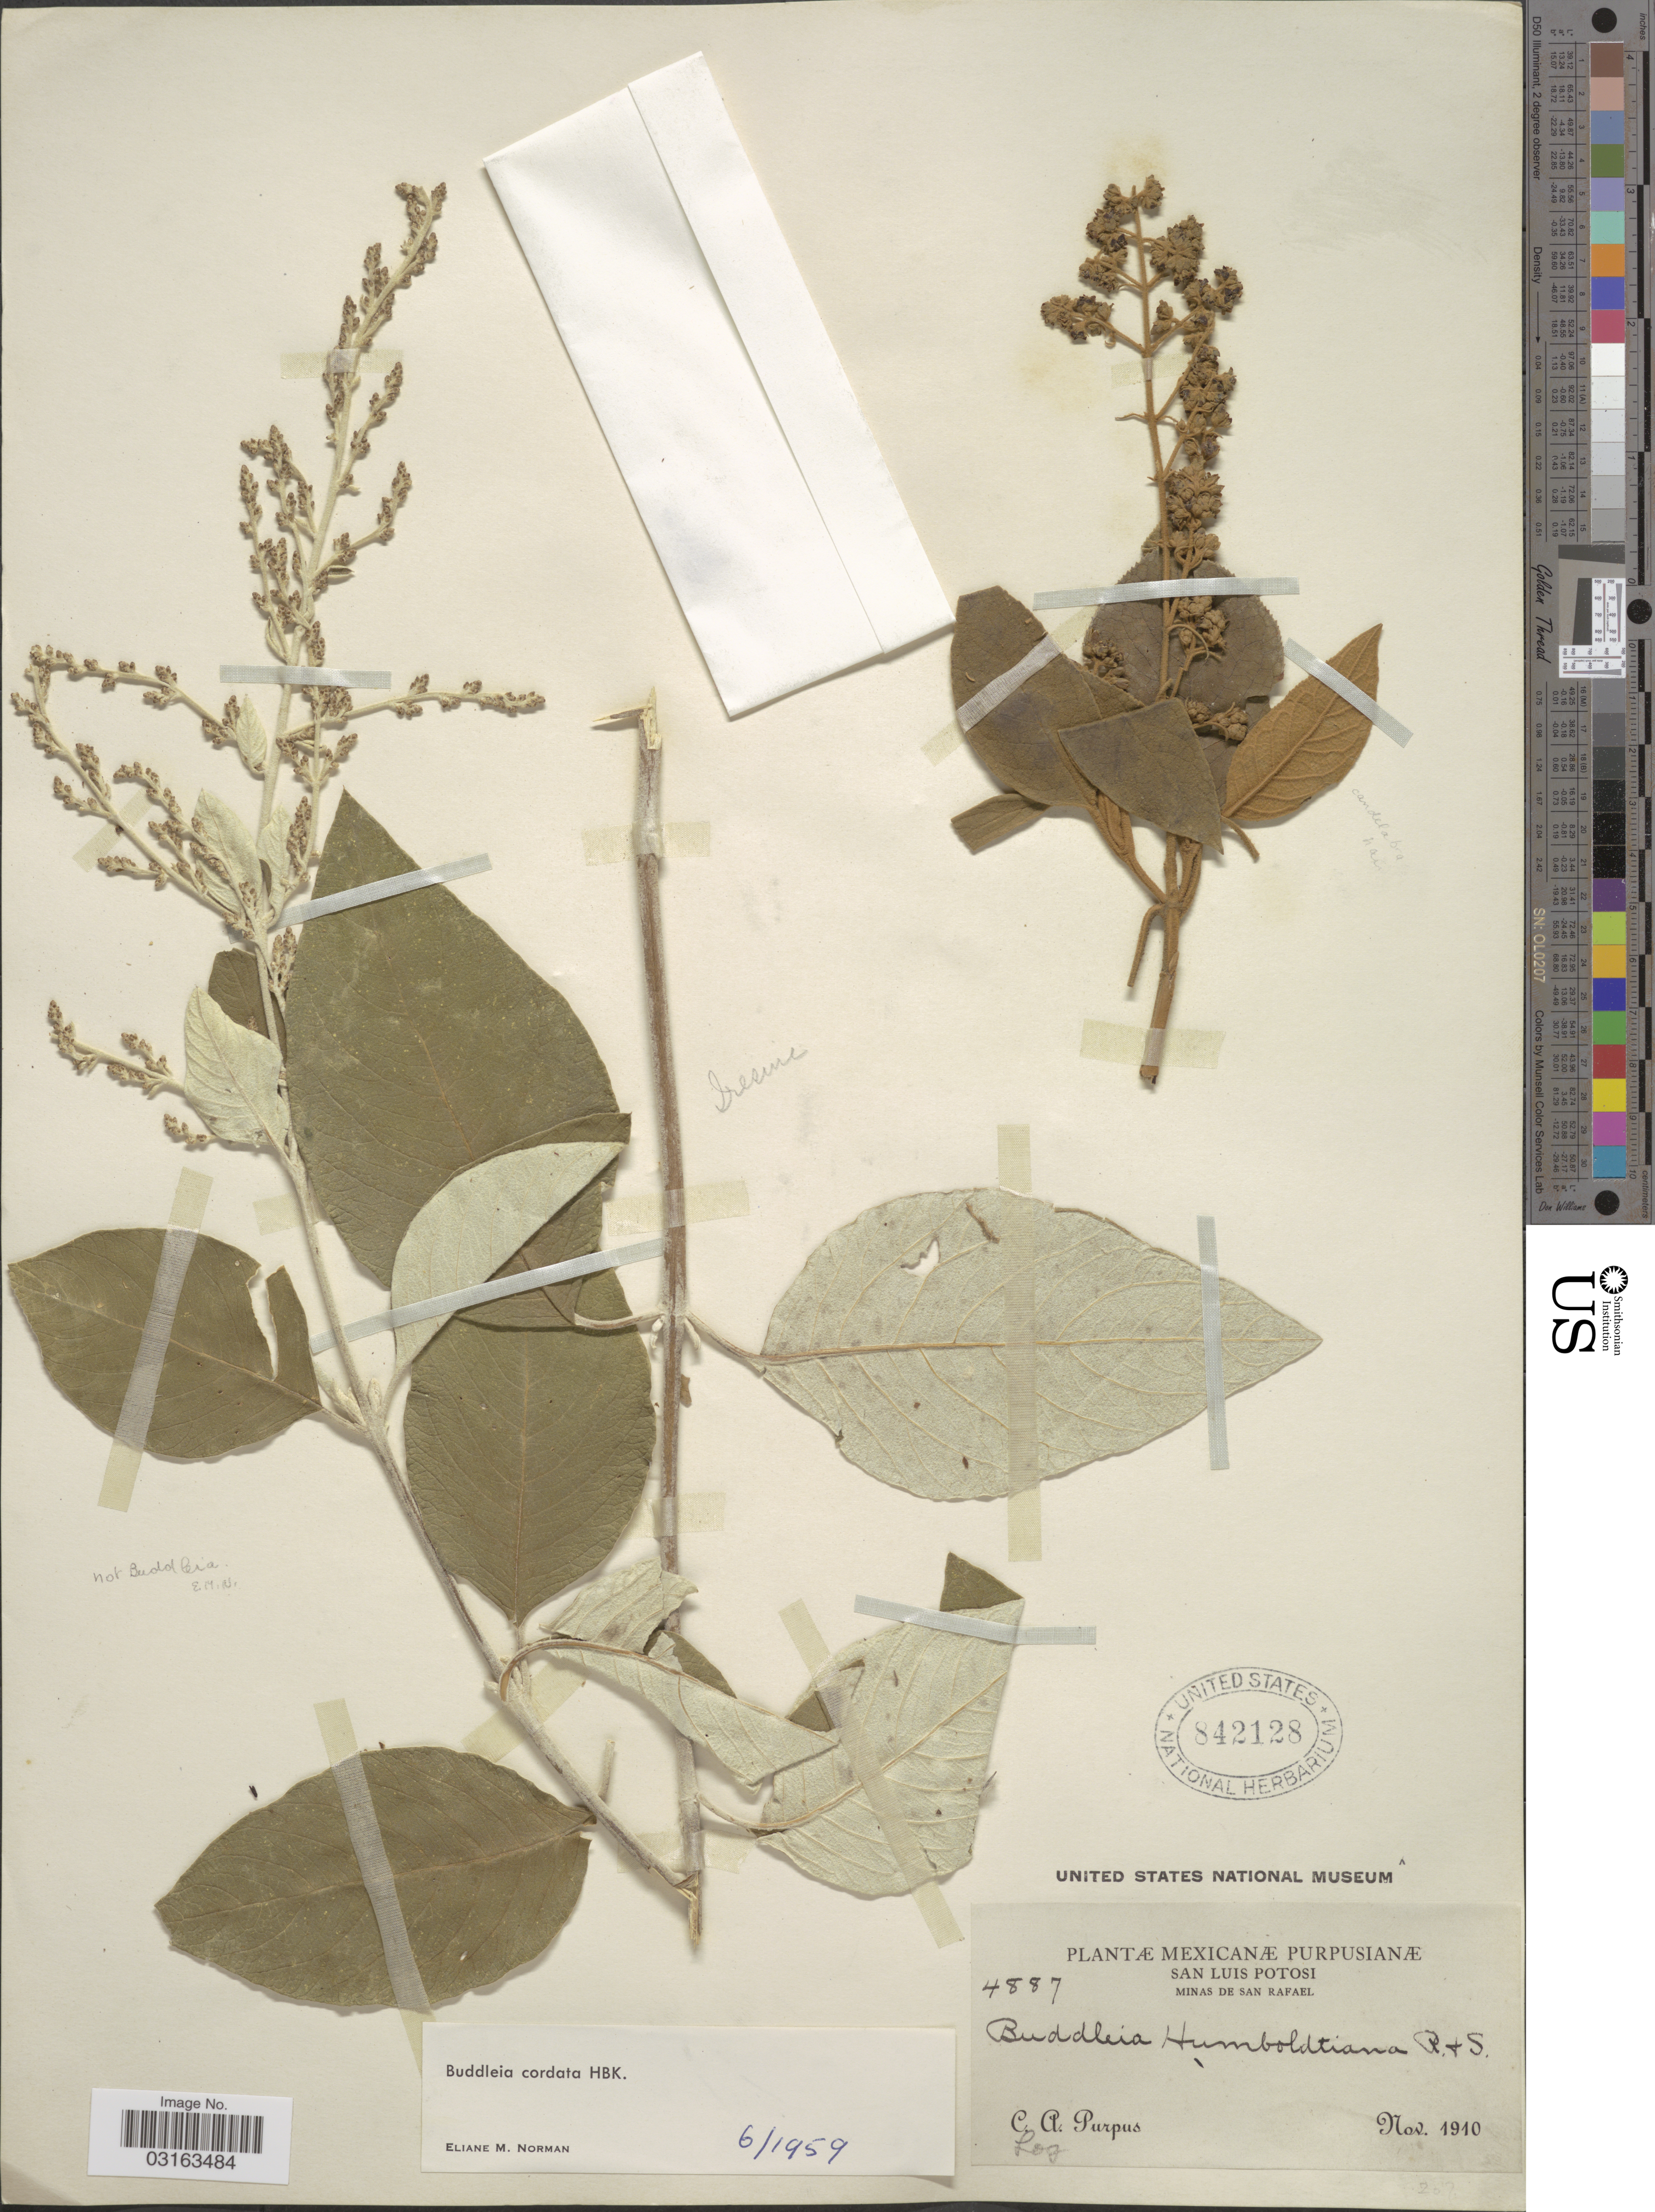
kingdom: Plantae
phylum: Tracheophyta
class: Magnoliopsida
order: Lamiales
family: Scrophulariaceae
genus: Buddleja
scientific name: Buddleja cordata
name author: Kunth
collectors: C. A. Purpus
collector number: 4887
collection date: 1910-11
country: Mexico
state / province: San Luis Potosí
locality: Minas de San Rafael.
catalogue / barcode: US 842128